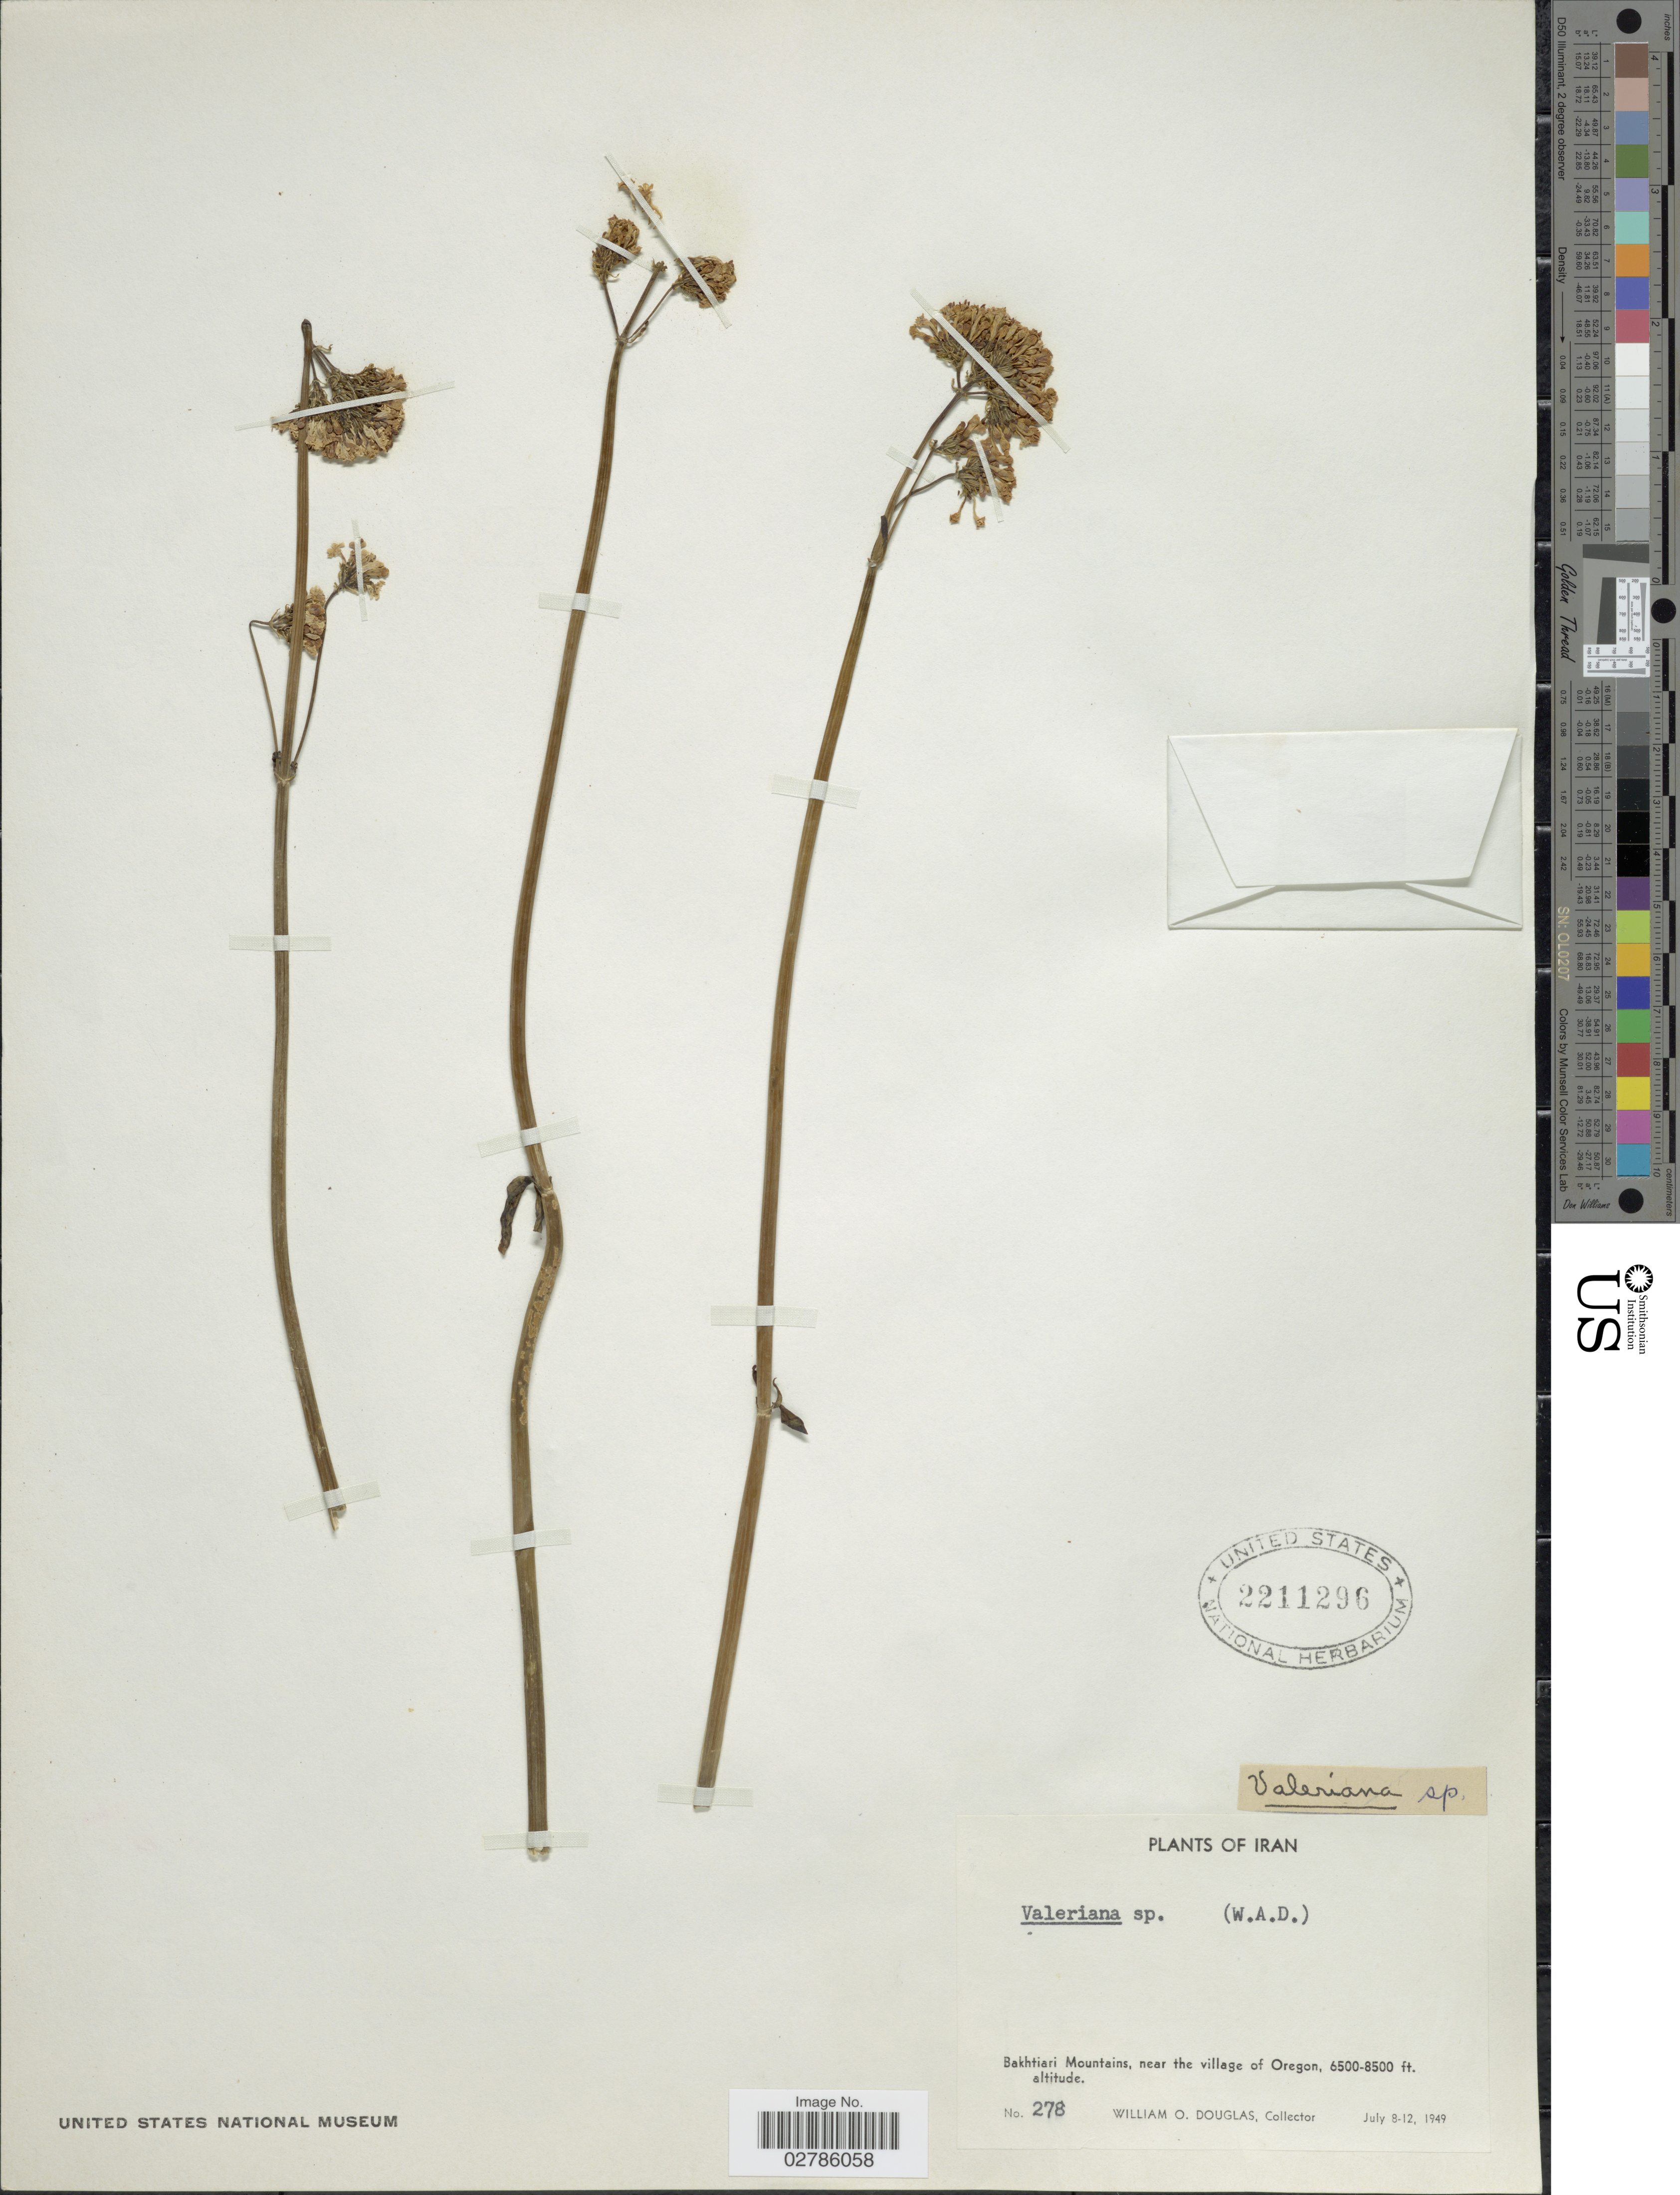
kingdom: Plantae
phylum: Tracheophyta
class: Magnoliopsida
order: Dipsacales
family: Caprifoliaceae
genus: Valeriana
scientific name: Valeriana sp.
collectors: W. Douglas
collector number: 278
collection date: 1949-07-08/1949-07-12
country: Iran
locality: Bakhtiari Mountains, near the village of Oregon.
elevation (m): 1981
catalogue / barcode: US 2211296